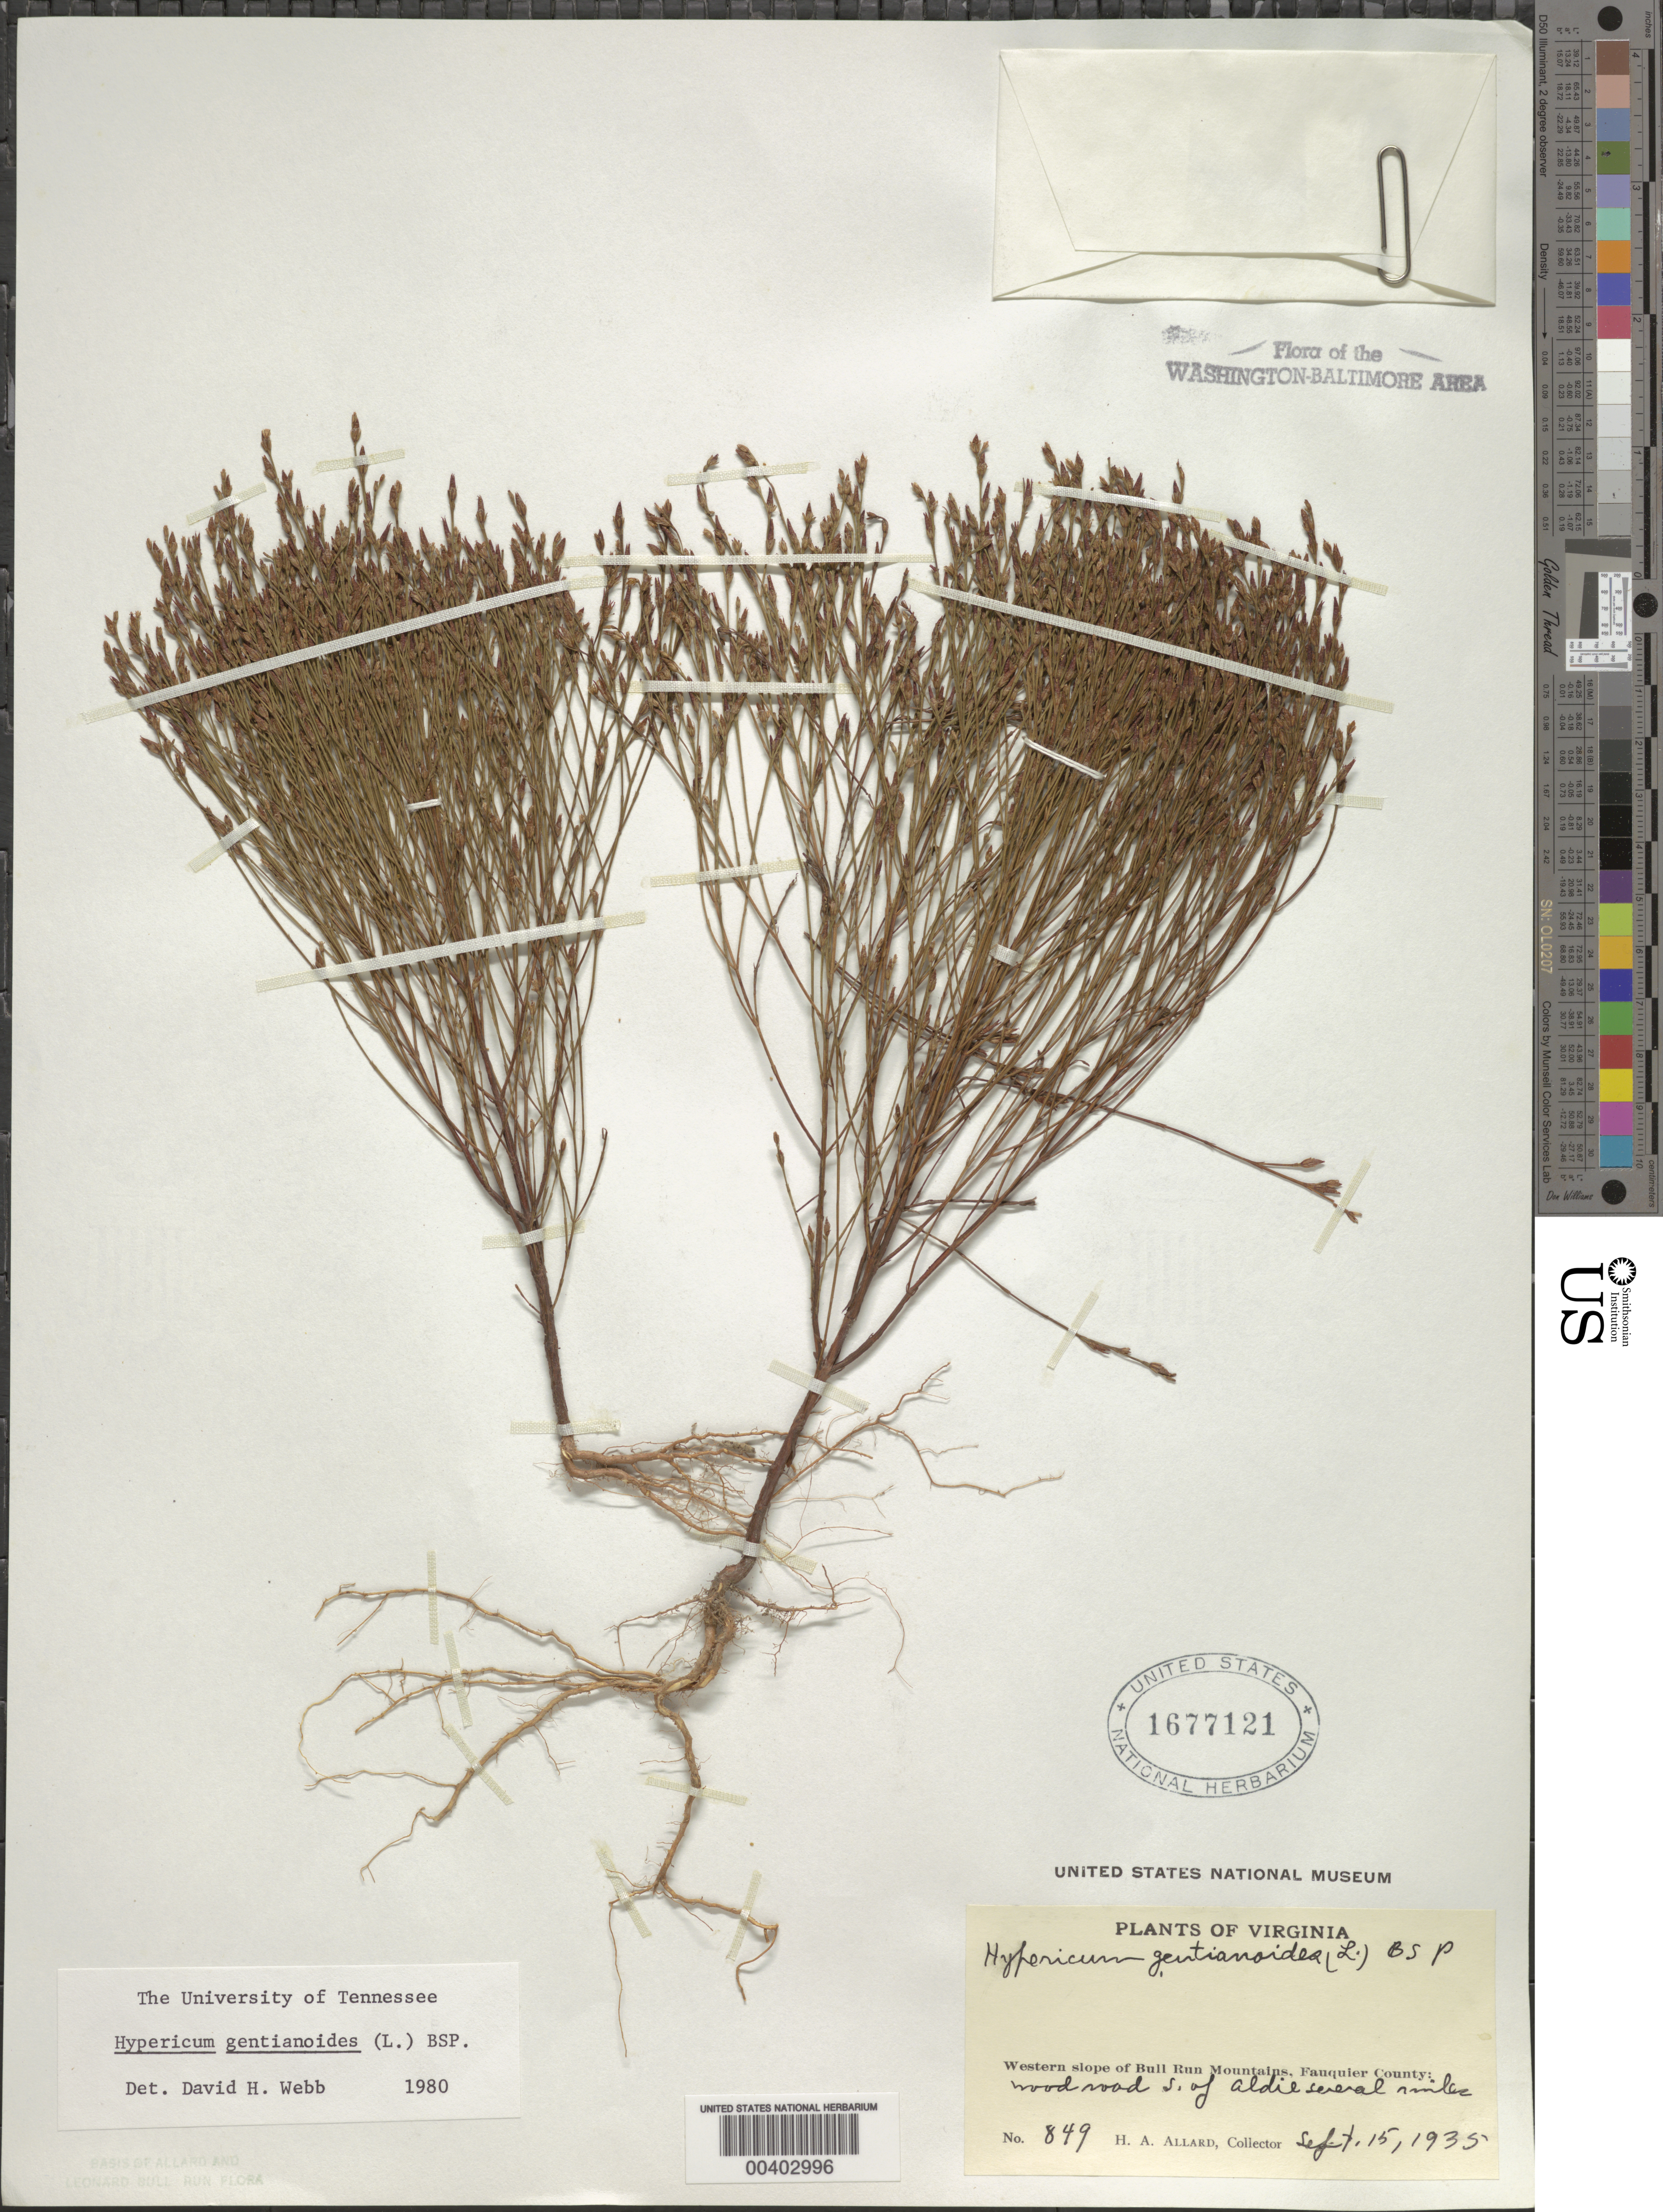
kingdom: Plantae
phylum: Tracheophyta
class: Magnoliopsida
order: Malpighiales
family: Hypericaceae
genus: Hypericum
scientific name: Hypericum gentianoides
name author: (L.) Britton, Stearns & Poggenb.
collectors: H. A. Allard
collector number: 849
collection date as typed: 15 Sep 1935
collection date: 1935-09-15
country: United States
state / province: Virginia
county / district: Fauquier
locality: South of Aldie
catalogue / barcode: US 1677121